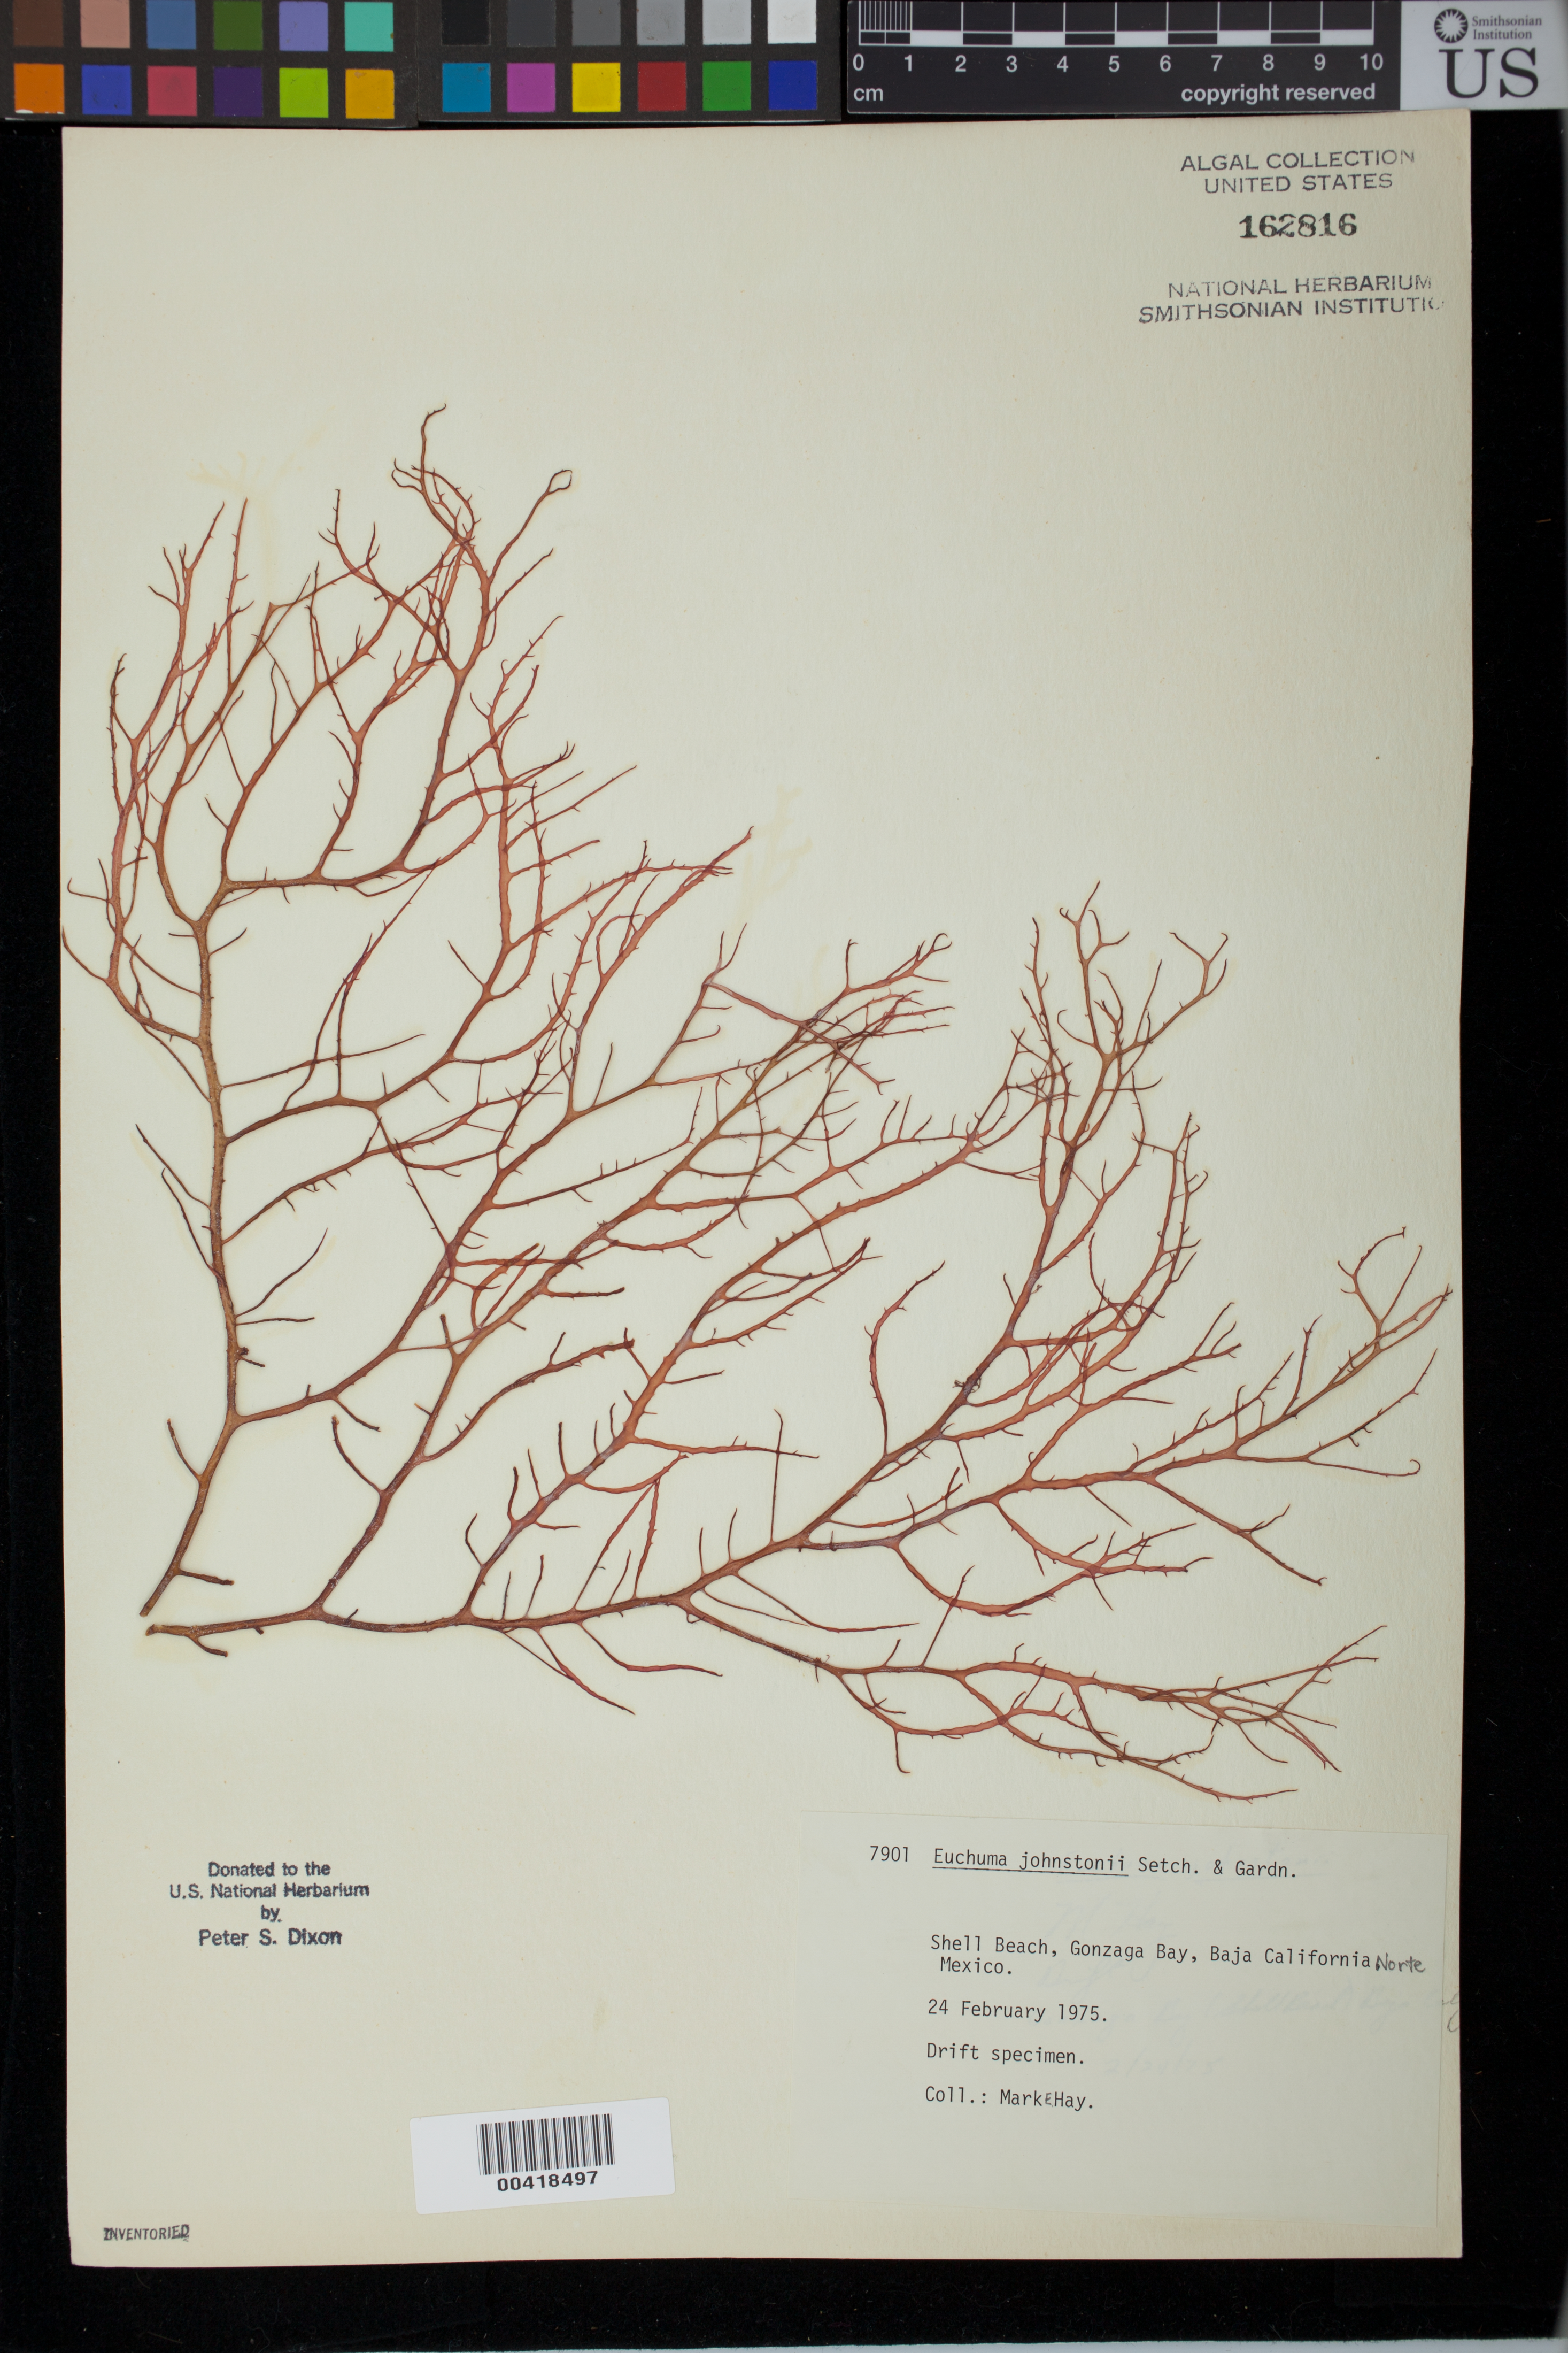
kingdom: Plantae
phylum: Rhodophyta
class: Florideophyceae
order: Gigartinales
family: Solieriaceae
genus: Eucheuma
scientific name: Eucheuma johnstonii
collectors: M. E. Hay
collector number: PSD 7901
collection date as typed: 24 Feb 1975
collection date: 1975-02-24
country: Mexico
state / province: Baja California Norte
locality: Shell Beach, Bahia San Luis Gonzaga (Gonzaga Bay)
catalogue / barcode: US 162816